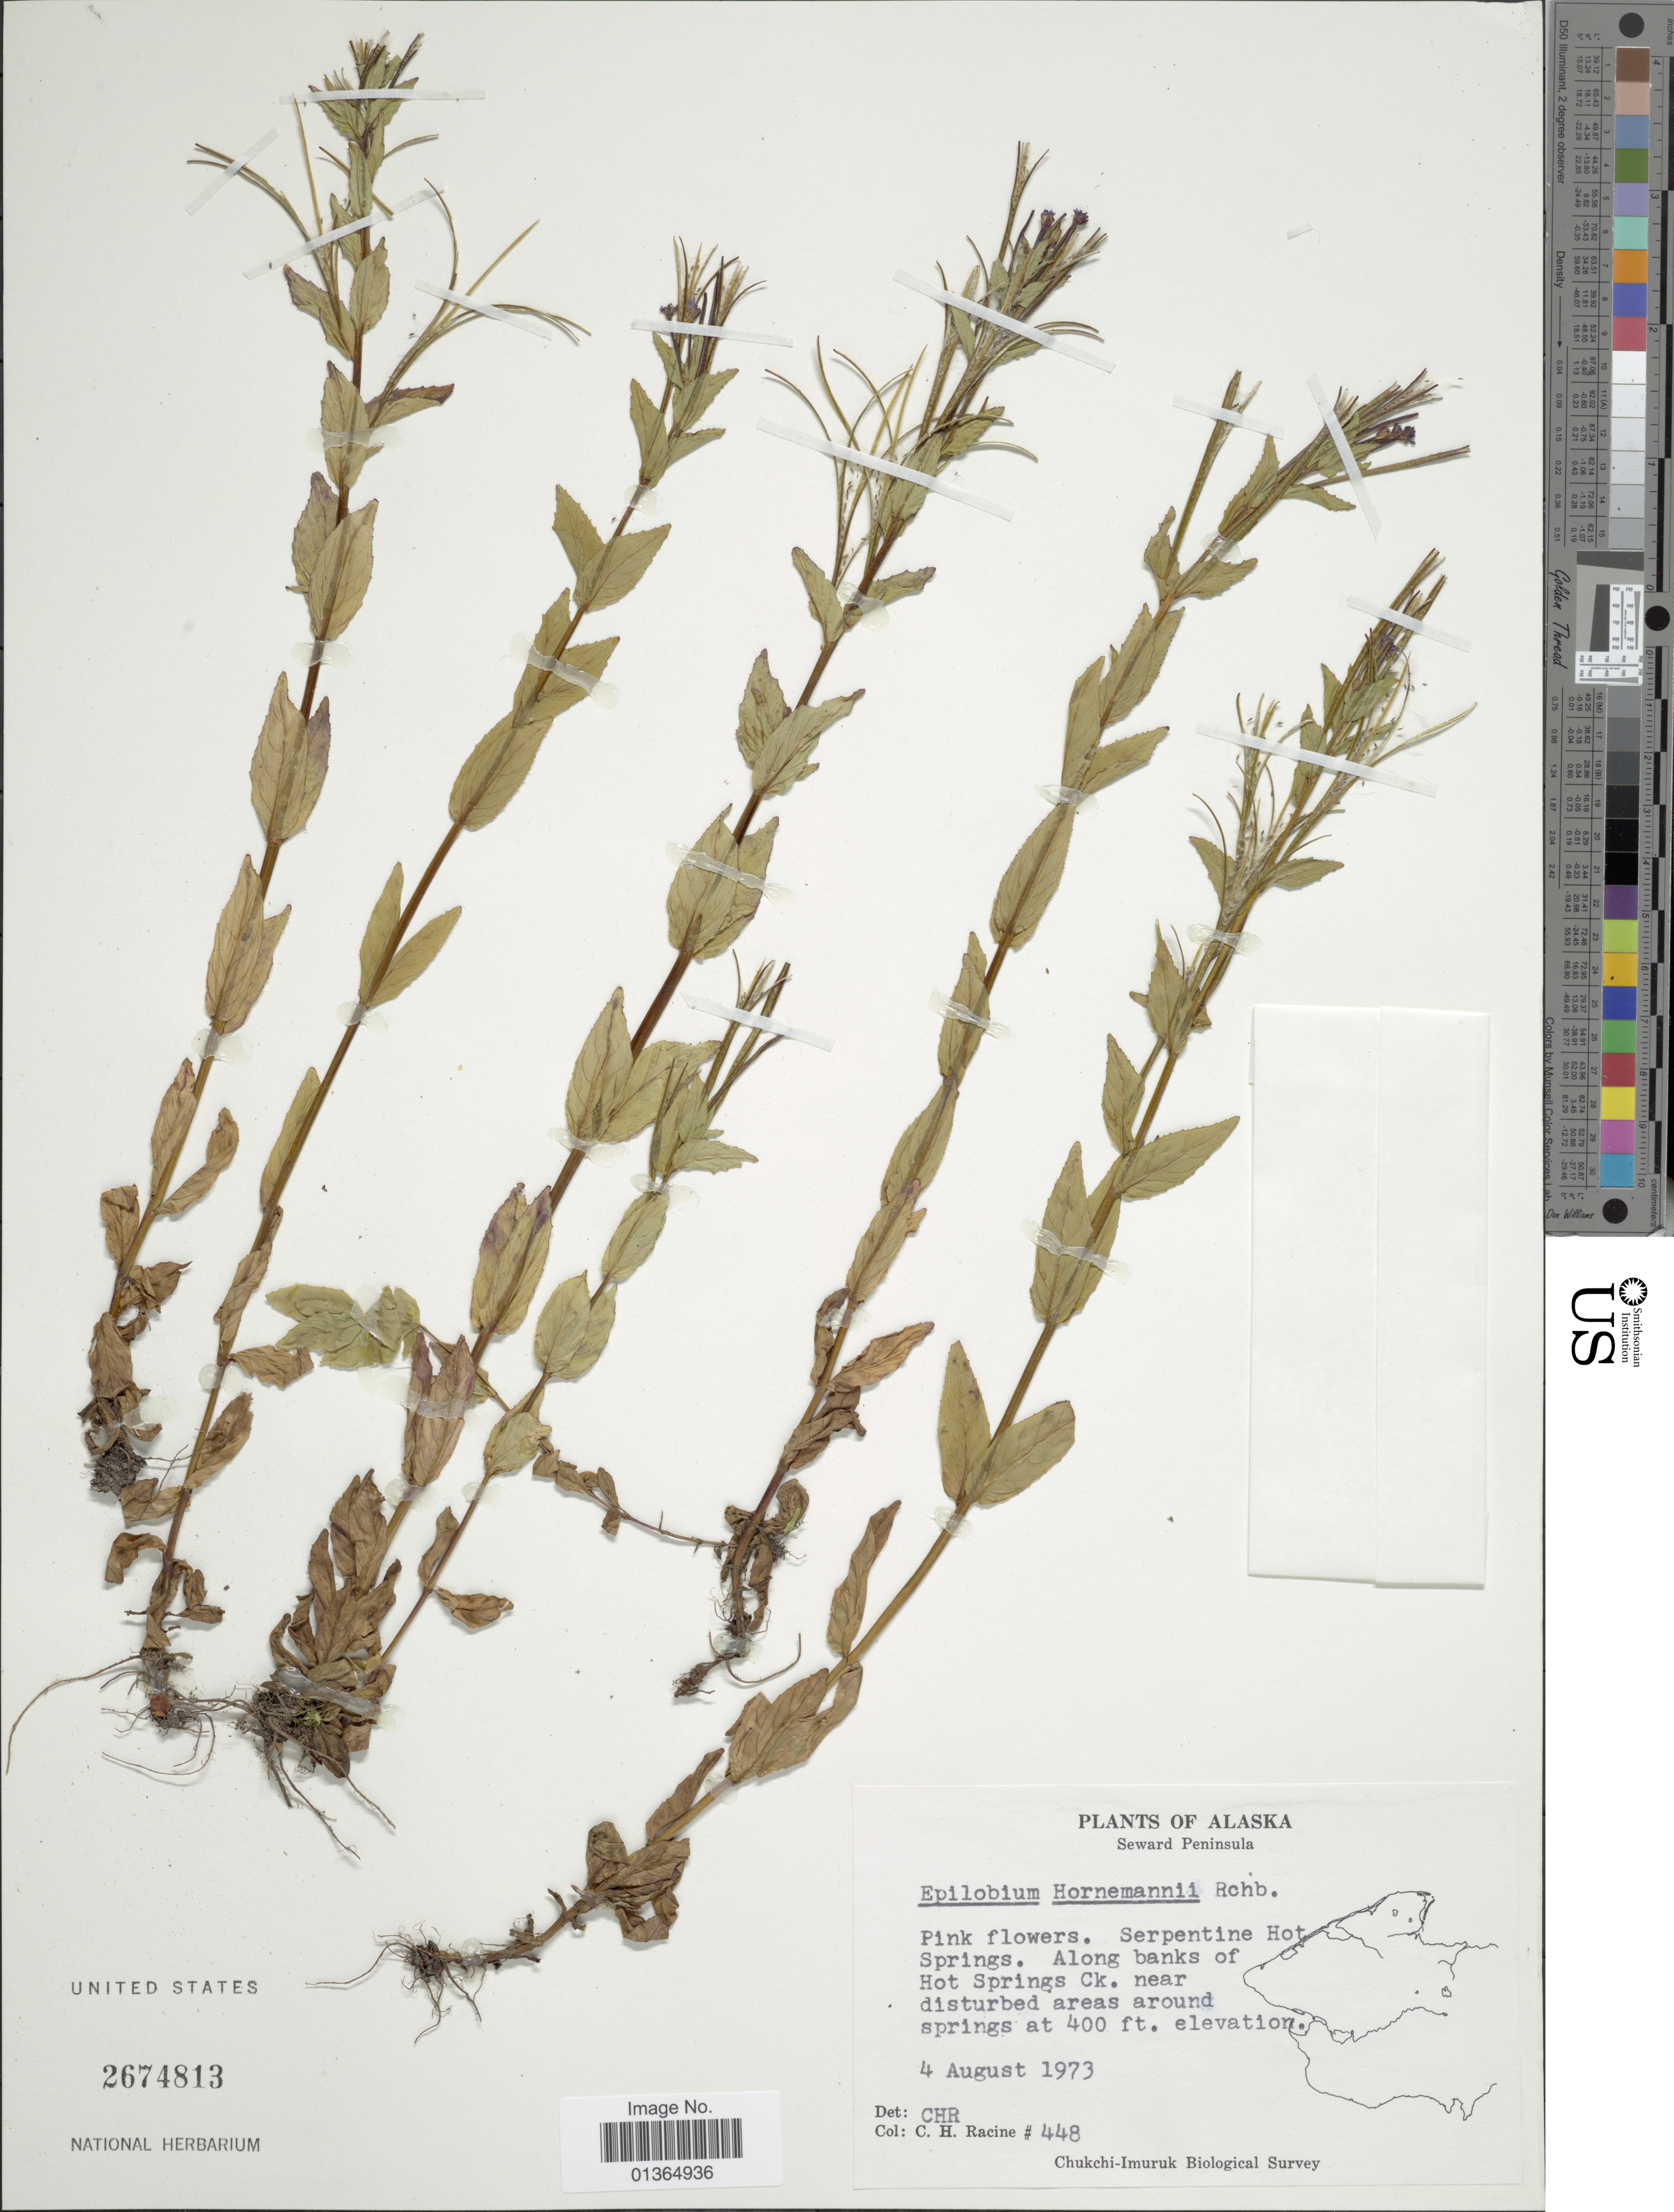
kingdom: Plantae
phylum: Tracheophyta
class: Magnoliopsida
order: Myrtales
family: Onagraceae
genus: Epilobium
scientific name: Epilobium hornemannii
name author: Rchb.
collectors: C. Racine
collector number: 448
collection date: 1973-08-04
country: United States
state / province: Alaska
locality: Seward Peninsula. Serpentine Hot Springs. Along banks of Hot Springs Ck. near disturbed areas around springs.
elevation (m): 122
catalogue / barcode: US 2674813